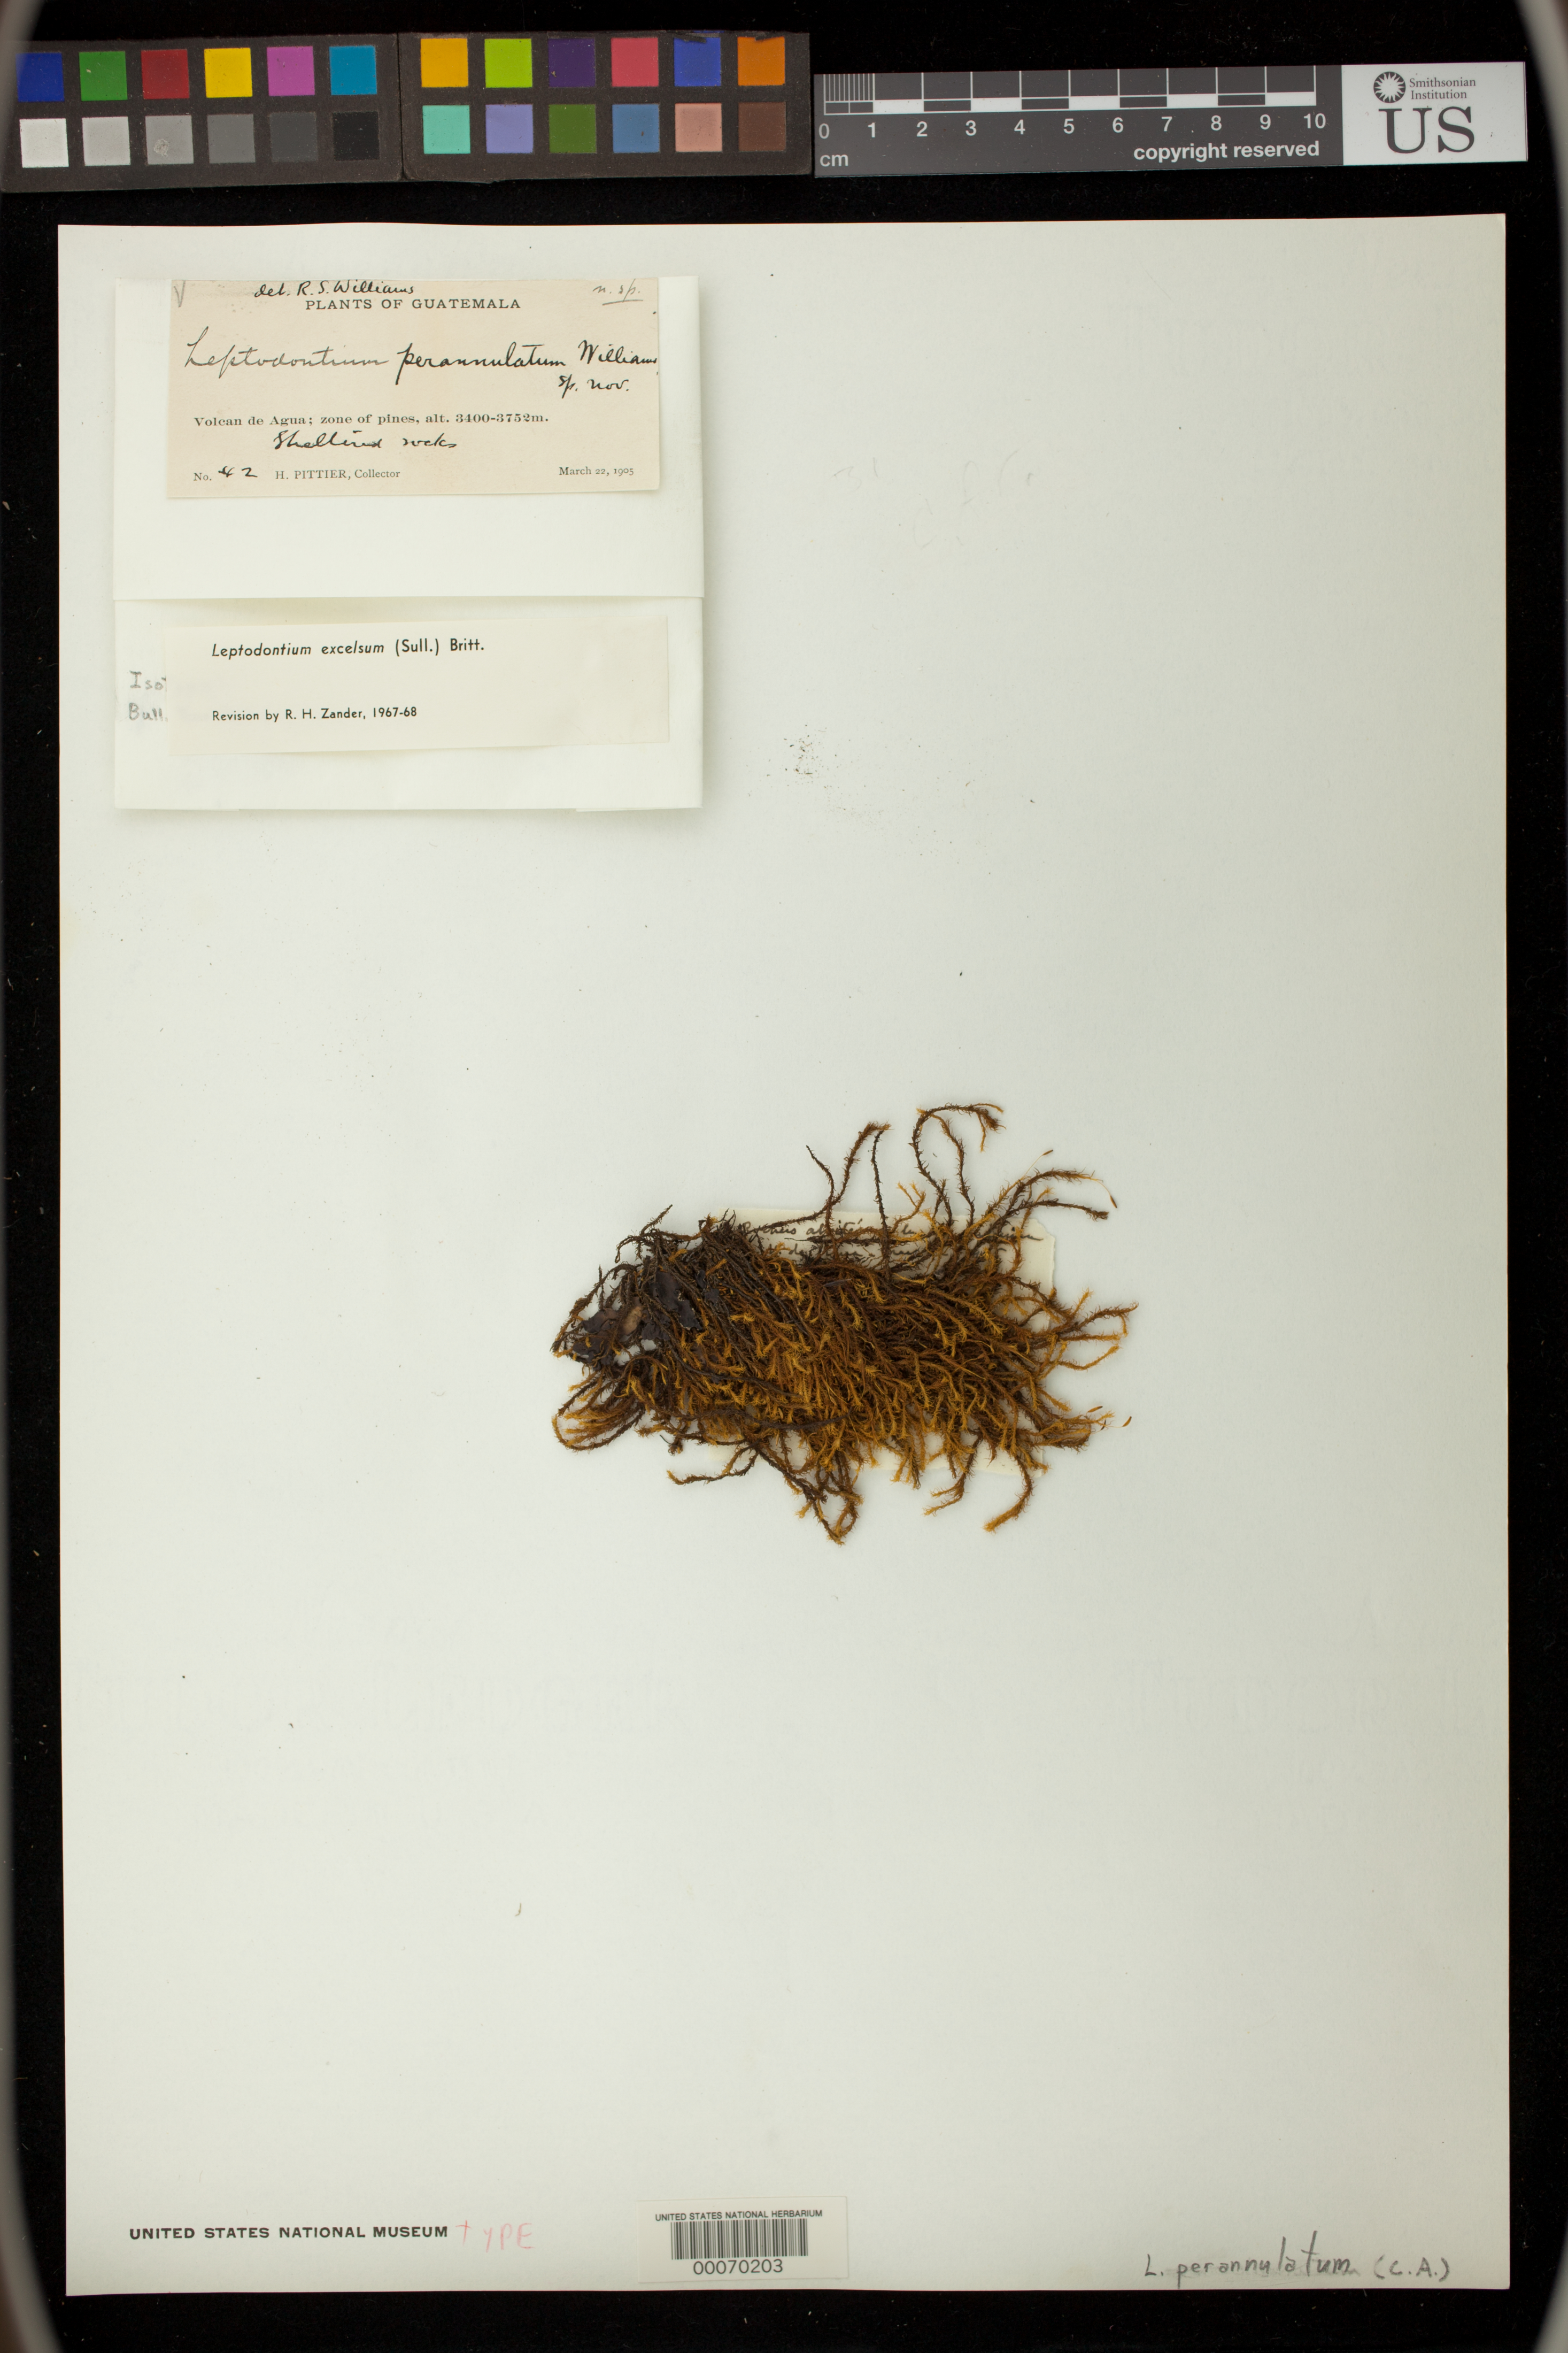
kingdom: Plantae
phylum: Bryophyta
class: Bryopsida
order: Pottiales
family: Pottiaceae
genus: Leptodontium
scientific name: Leptodontium perannulatum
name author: R.S. Williams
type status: Isotype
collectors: H. F. Pittier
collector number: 42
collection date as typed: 22 Mar 1905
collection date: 1905-03-22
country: Guatemala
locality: Volcan de Agua.